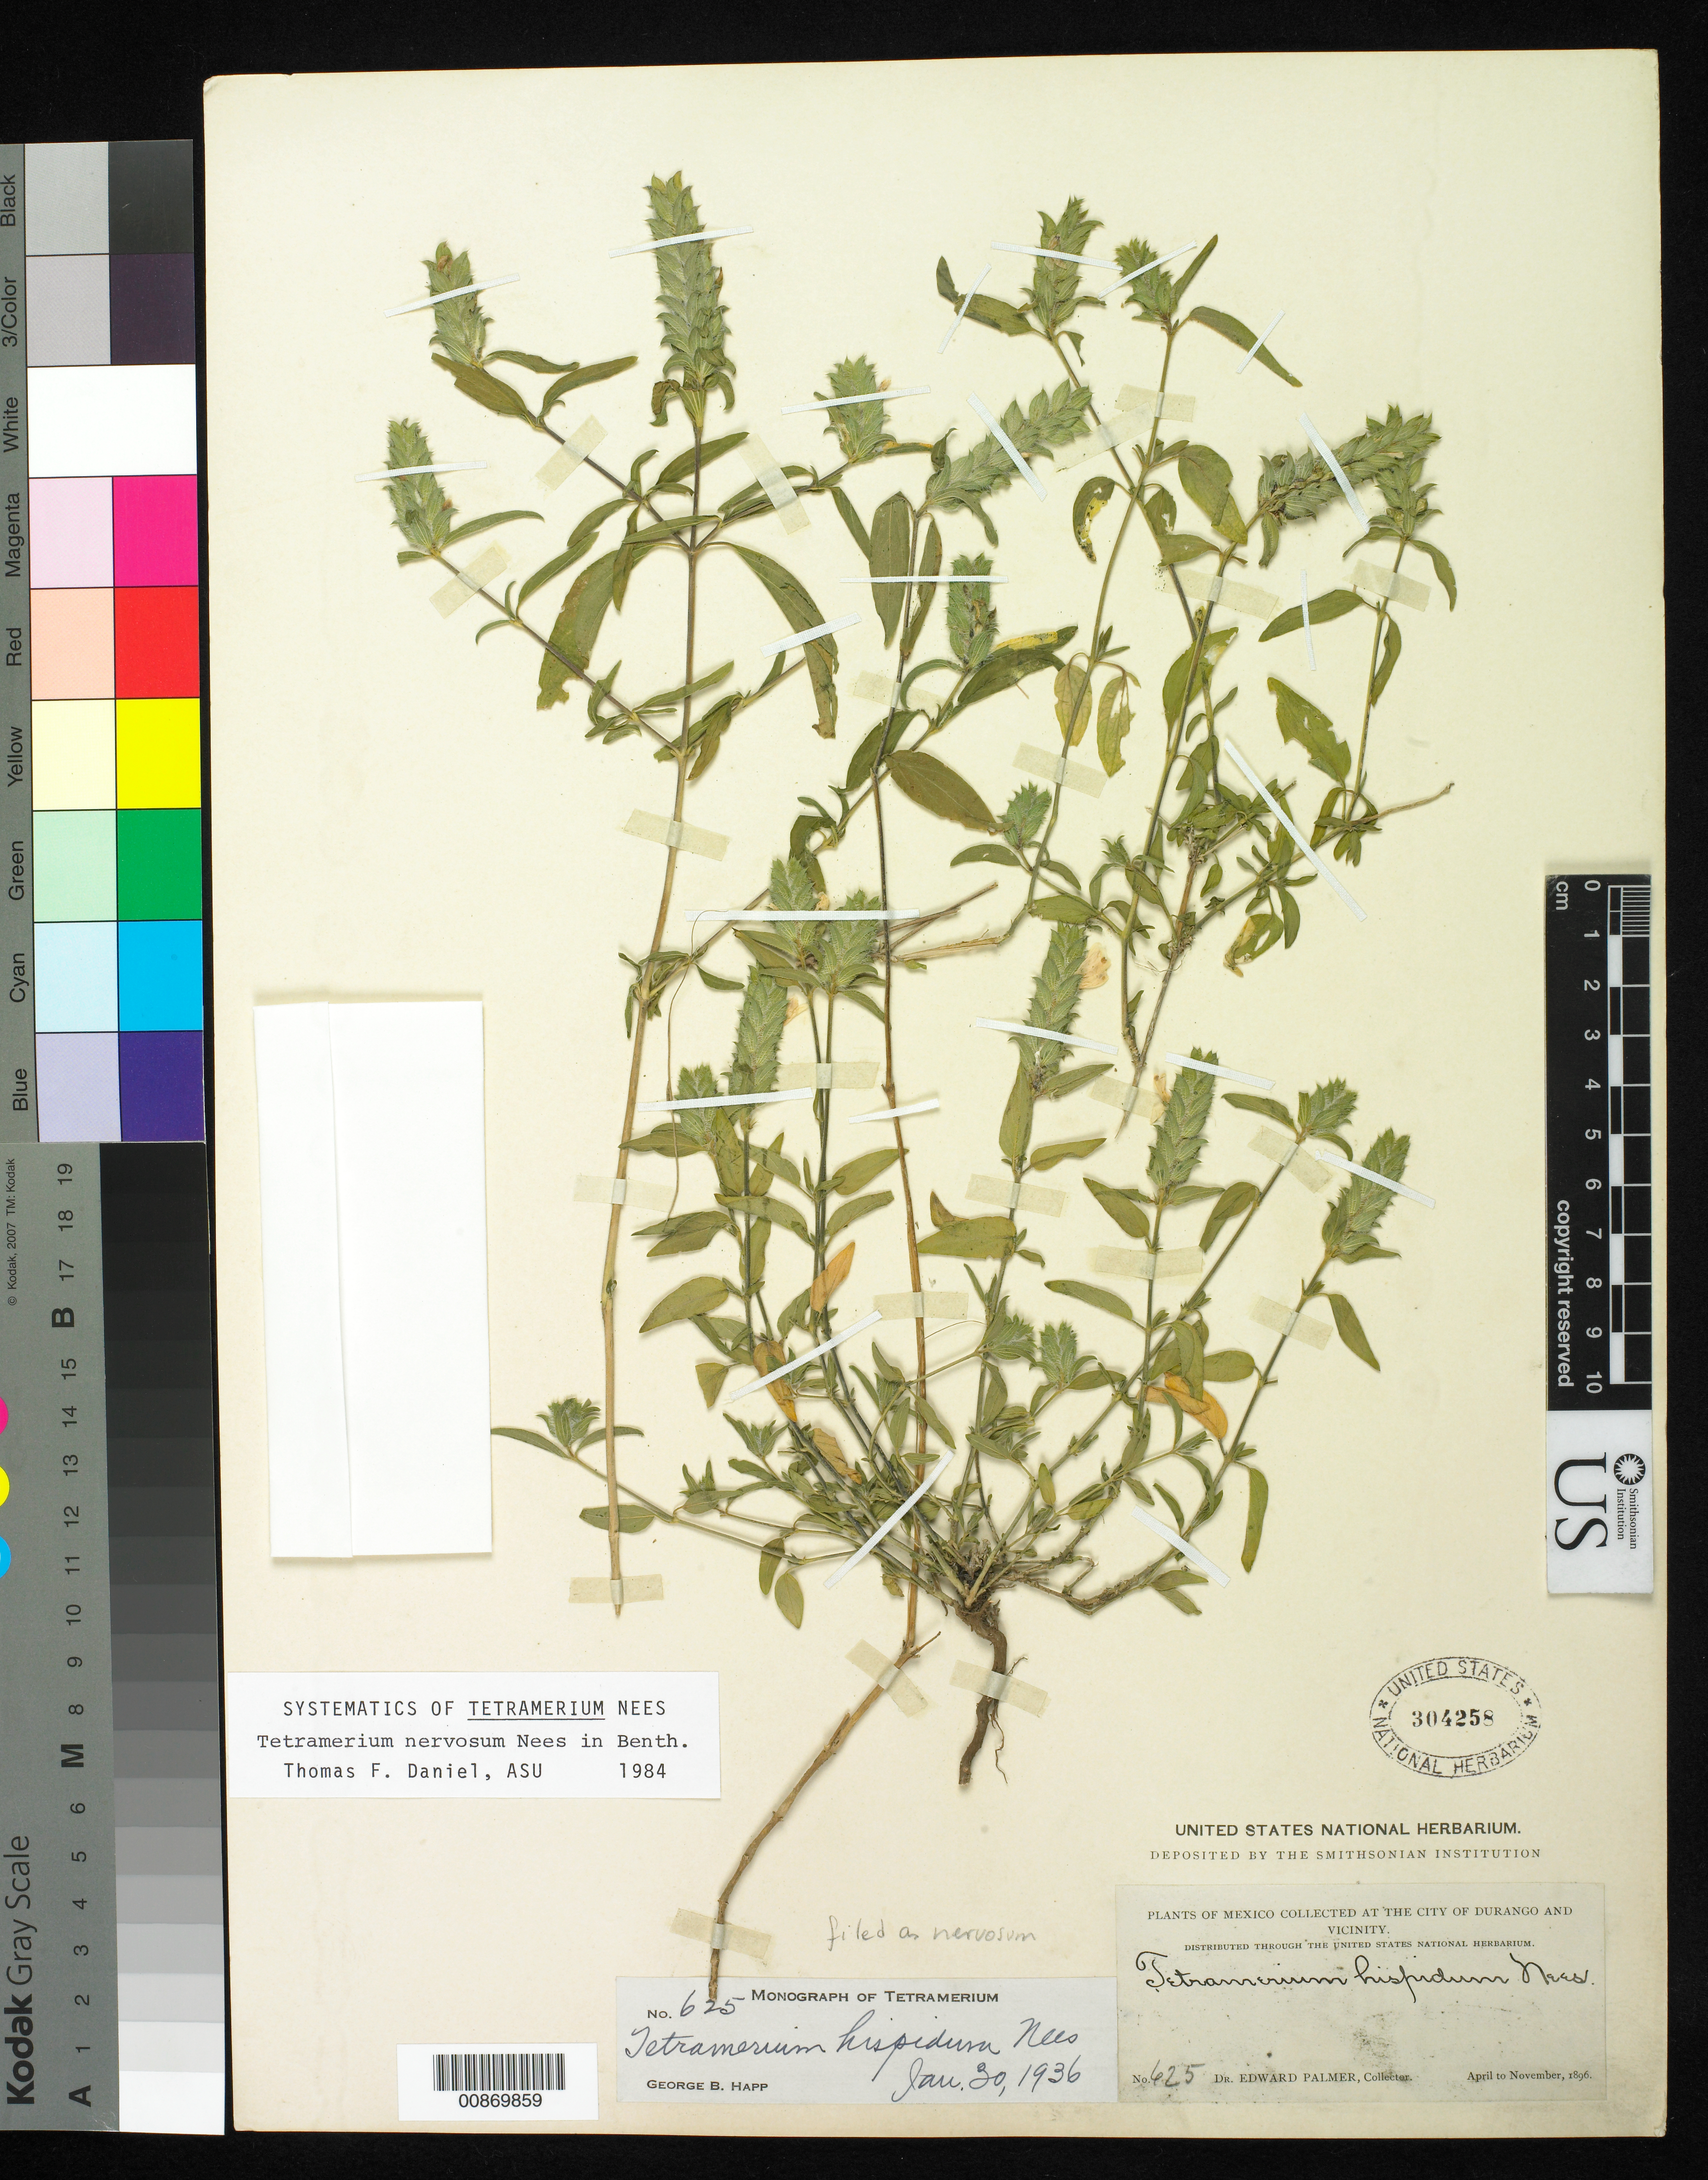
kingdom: Plantae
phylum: Tracheophyta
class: Magnoliopsida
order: Lamiales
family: Acanthaceae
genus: Tetramerium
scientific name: Tetramerium nervosum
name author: Nees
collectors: E. Palmer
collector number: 625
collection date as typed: Apr 1896 to -- Nov 1896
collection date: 1896-04/1896-11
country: Mexico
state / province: Durango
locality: City of Durango and vicinity.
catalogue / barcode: US 304258